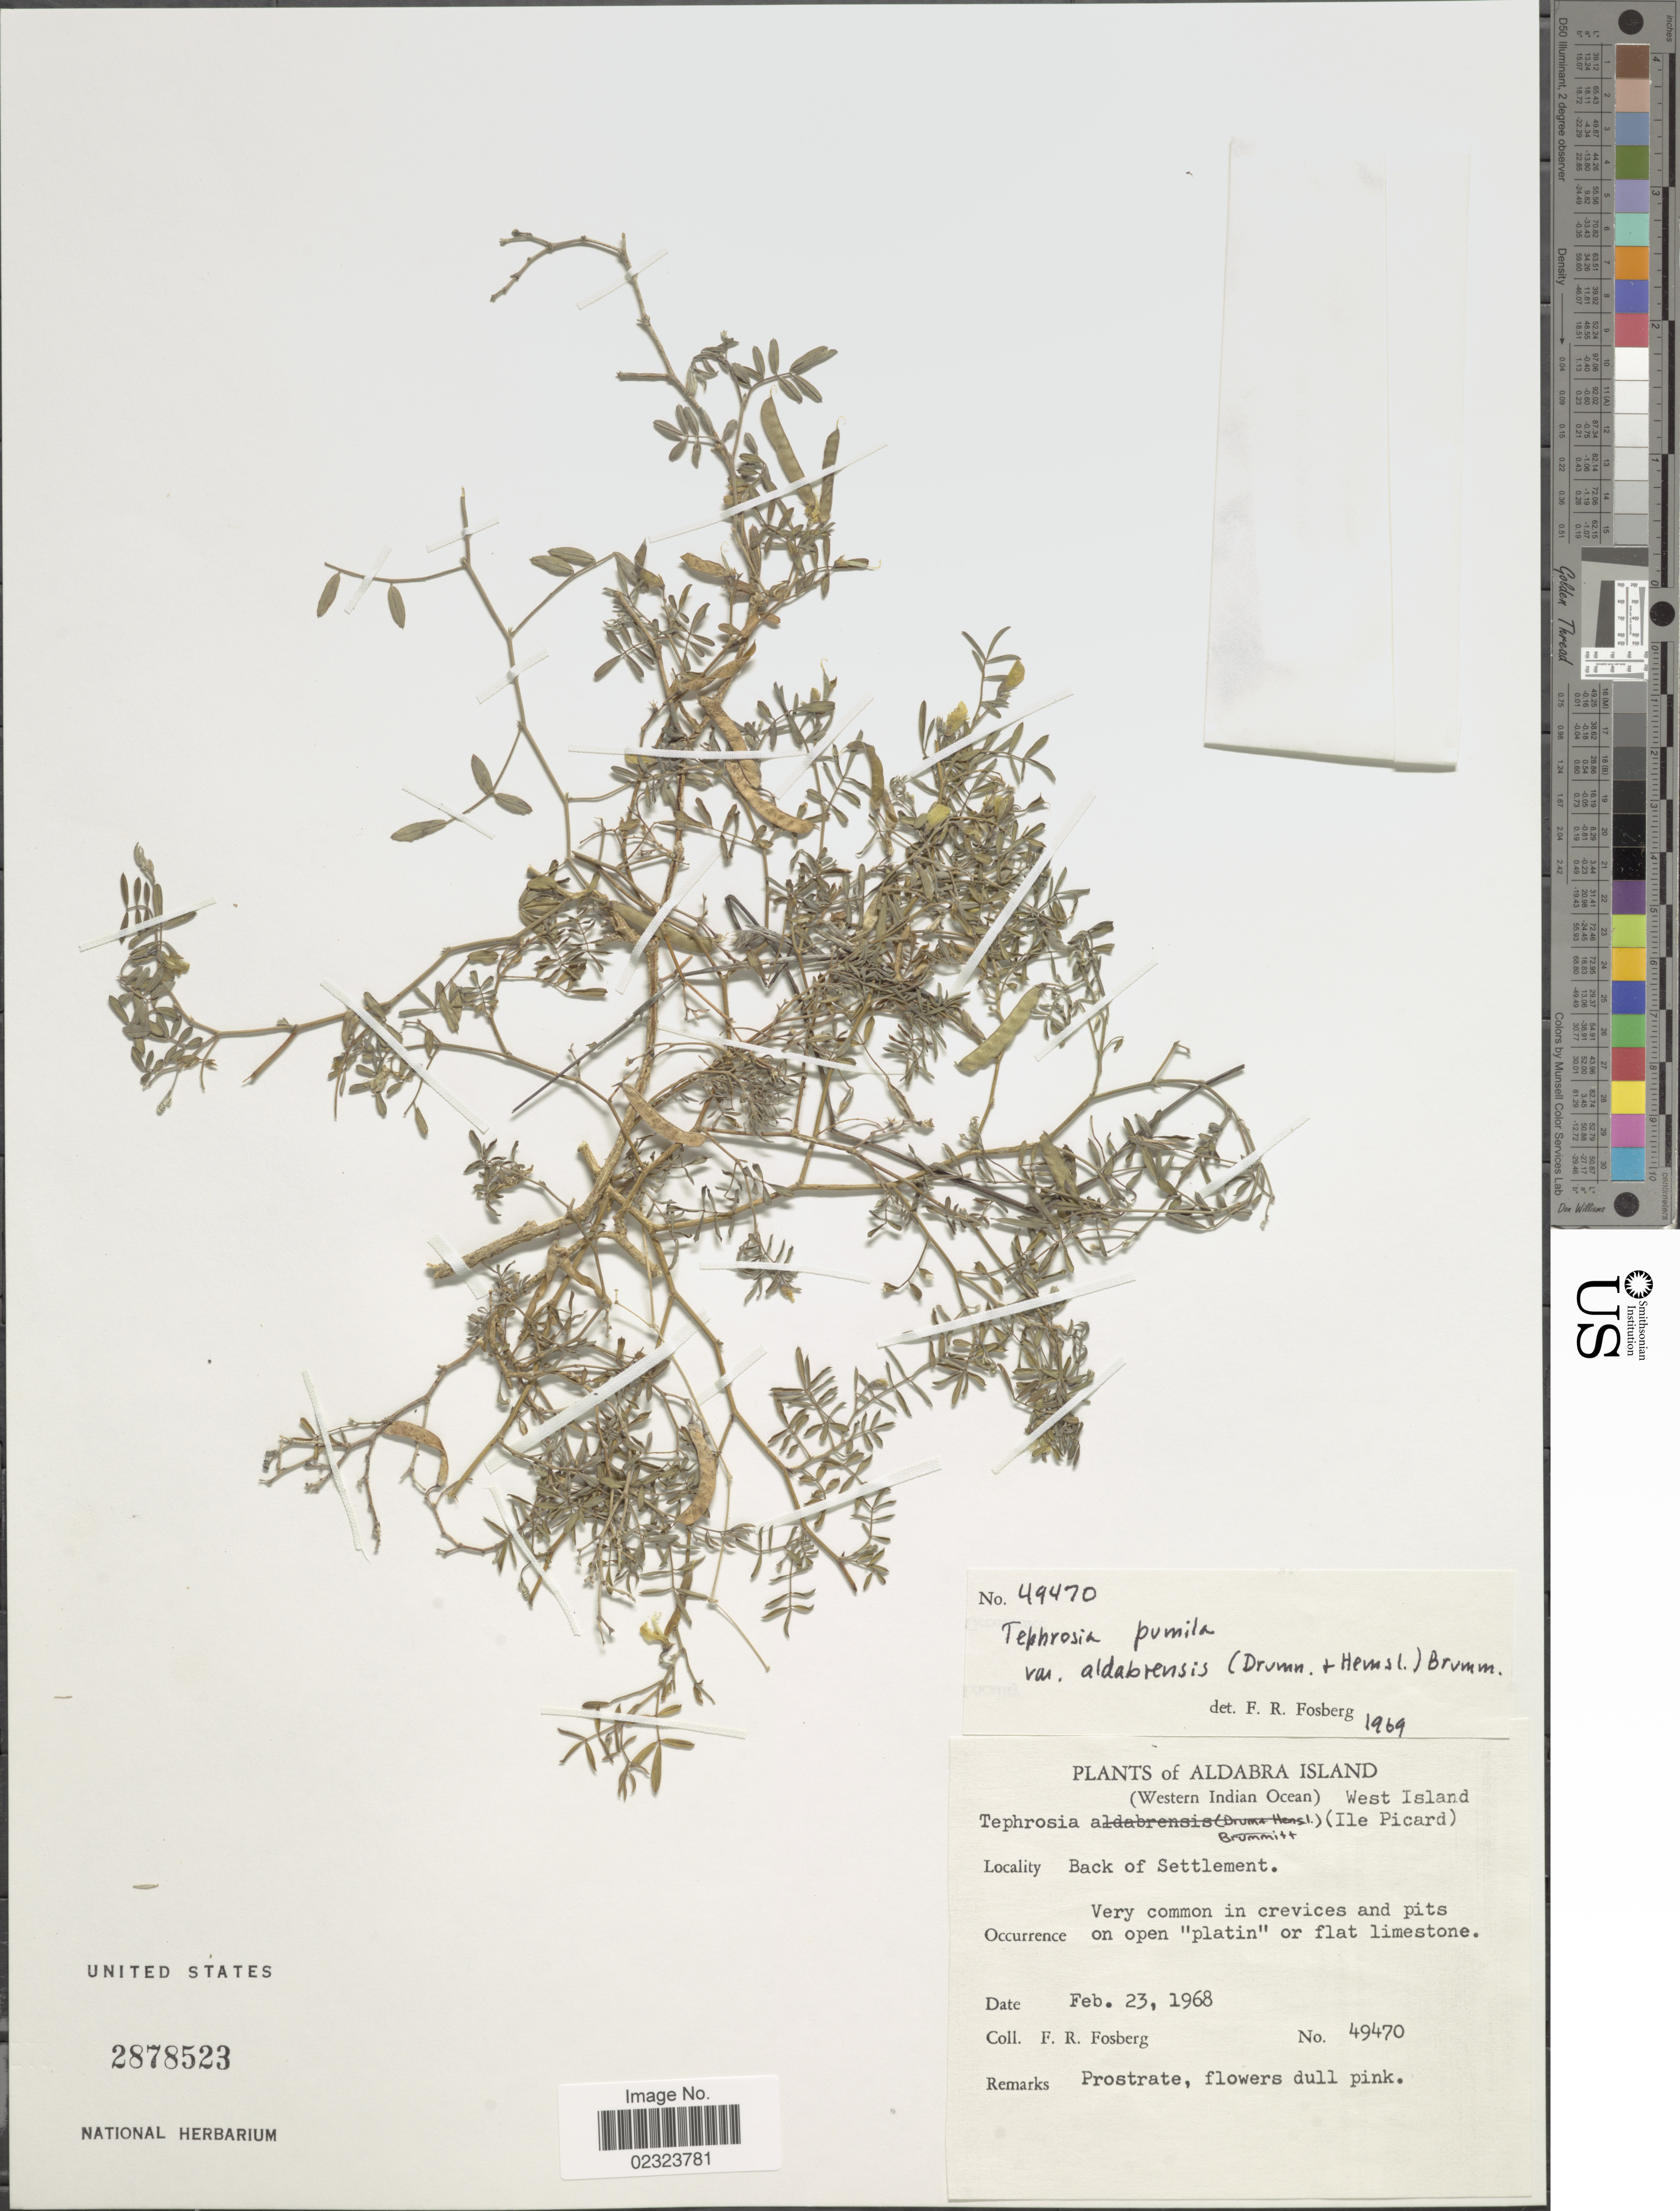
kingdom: Plantae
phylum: Tracheophyta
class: Magnoliopsida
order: Fabales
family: Fabaceae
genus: Tephrosia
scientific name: Tephrosia pumila var. aldabrensis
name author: (J.R. Drumm. & Hemsl.) Brummitt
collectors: F. R. Fosberg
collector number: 49470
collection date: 1968-02-23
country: Seychelles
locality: Aldabara Island (Western Indian Ocean) West Island, Back of Settlement.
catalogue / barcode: US 2878523